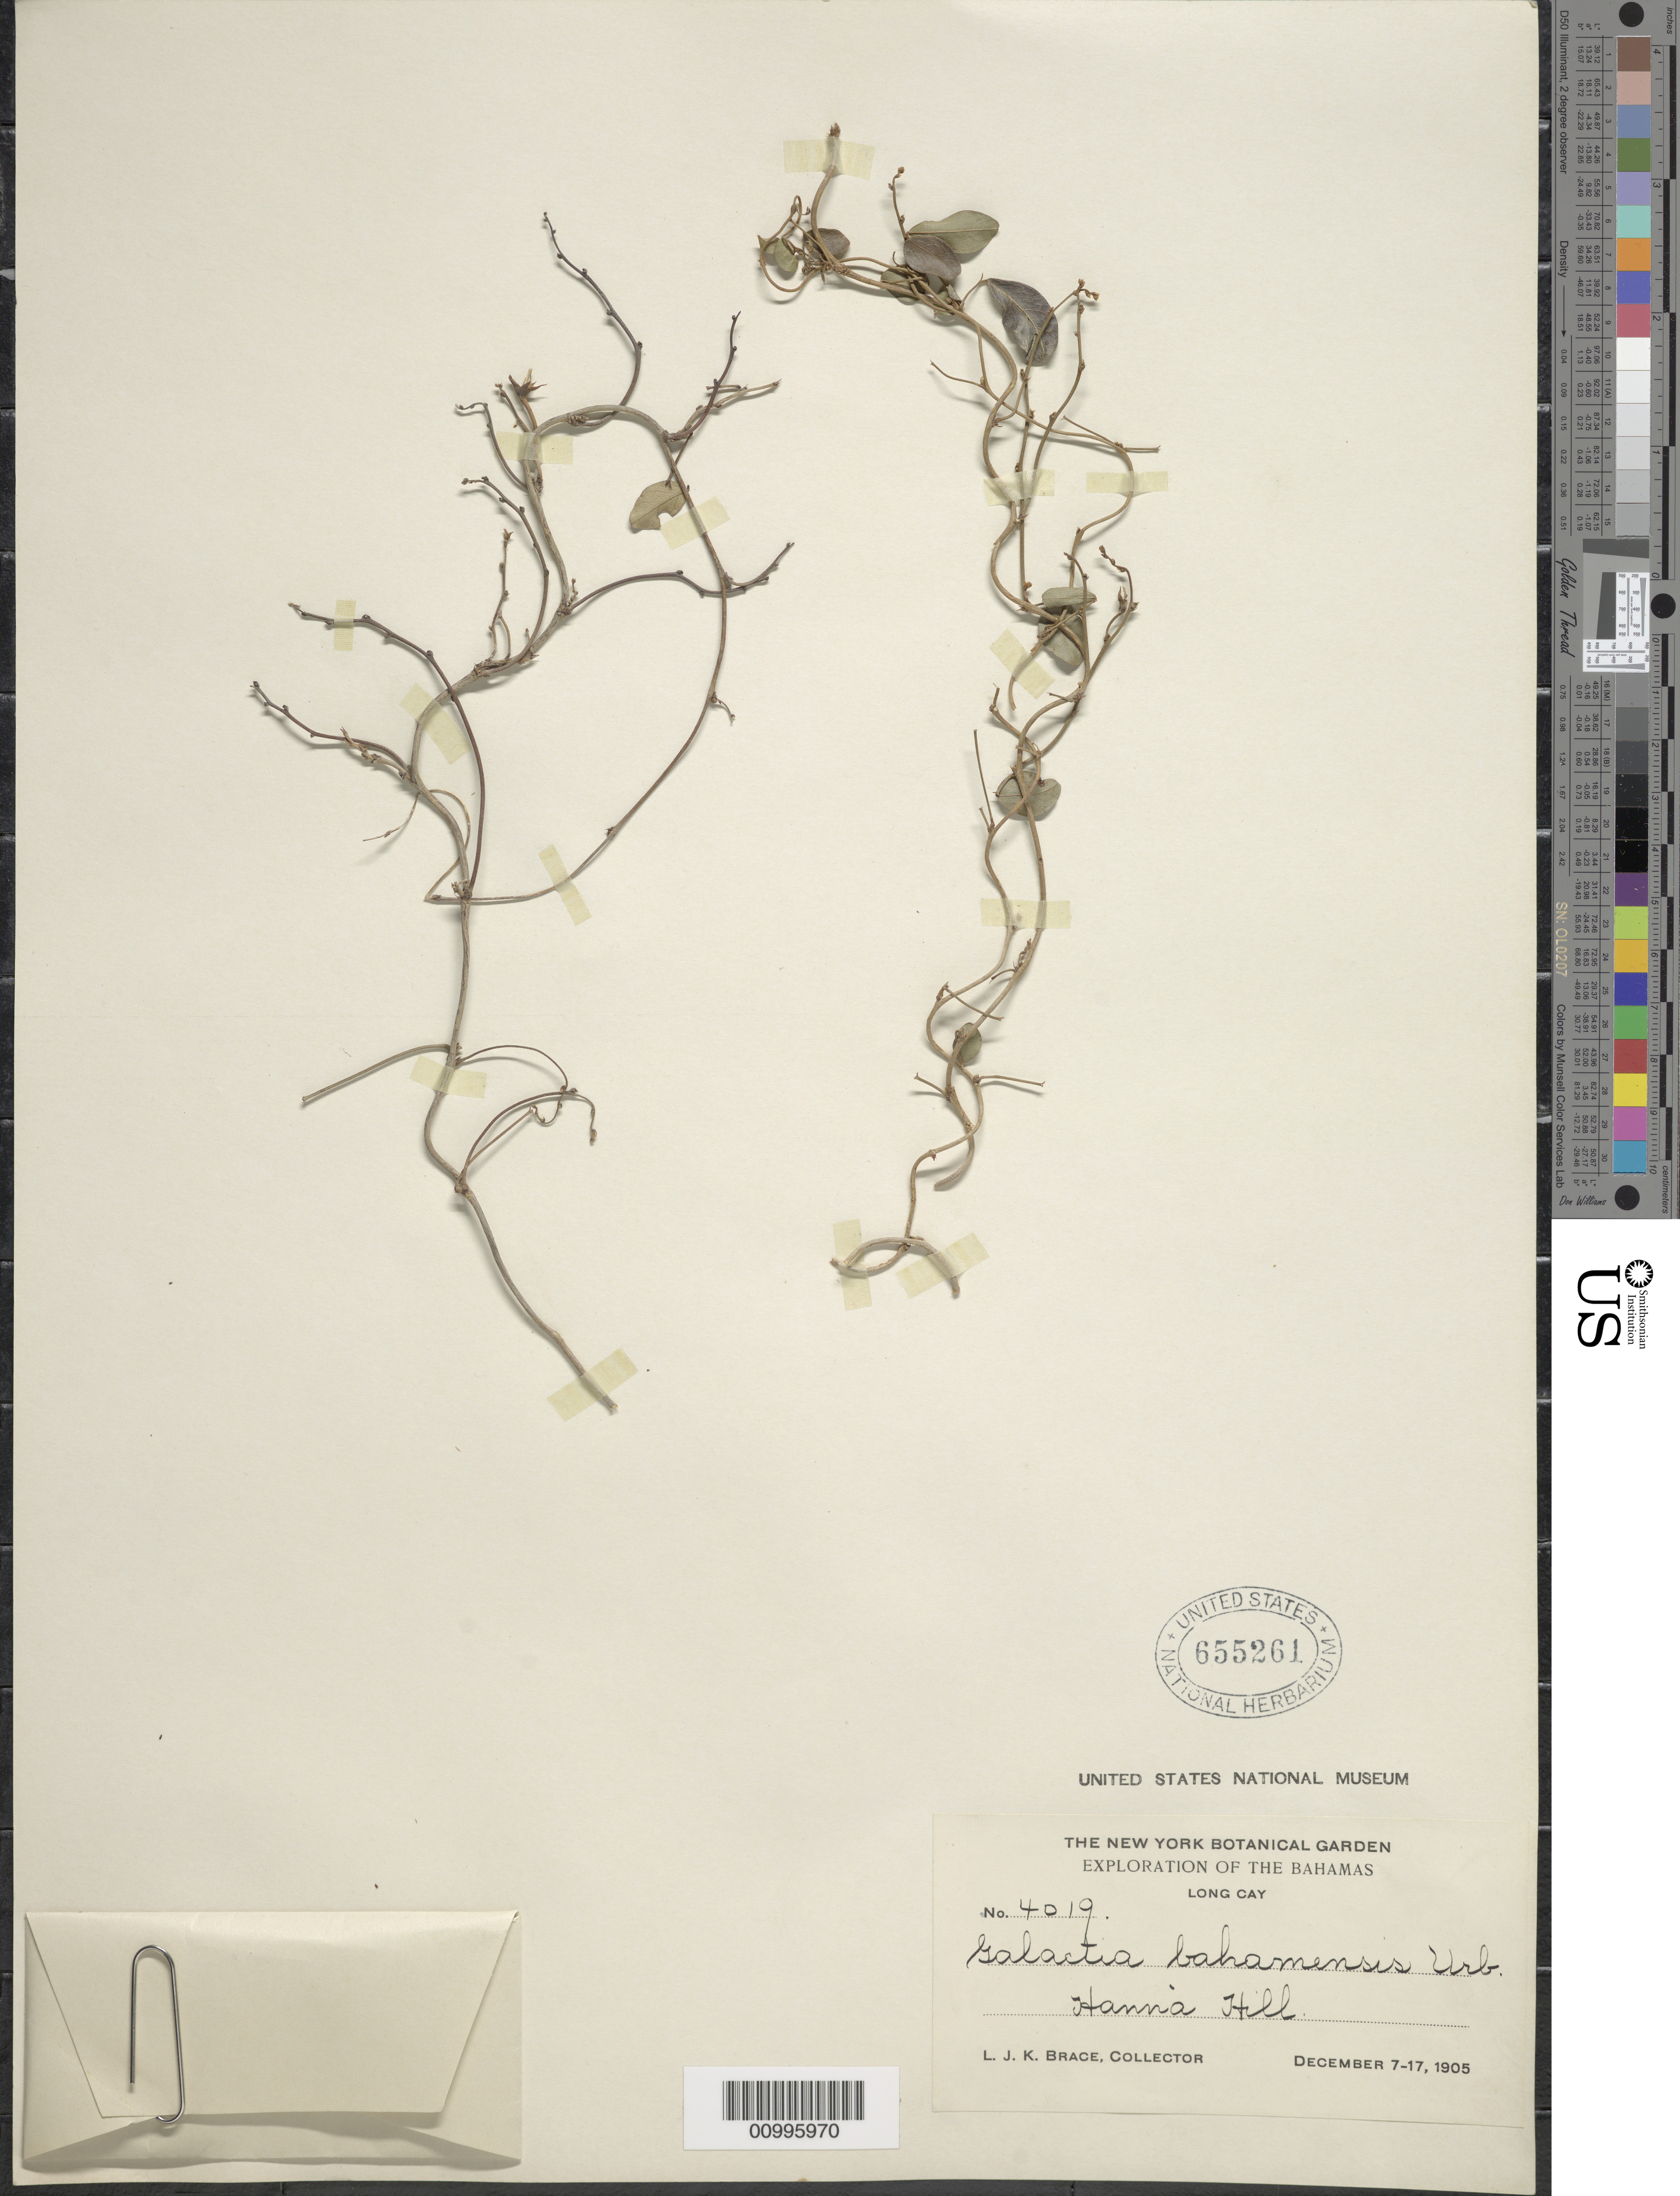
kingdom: Plantae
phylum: Tracheophyta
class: Magnoliopsida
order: Fabales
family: Fabaceae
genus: Galactia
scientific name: Galactia bahamensis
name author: Urb.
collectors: L. J. K. Brace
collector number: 4019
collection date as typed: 07 Dec 1905 to 17 Dec 1905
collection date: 1905-12-07/1905-12-17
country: Bahamas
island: Long Cay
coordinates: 0 N, 0 E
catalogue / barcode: US 655261